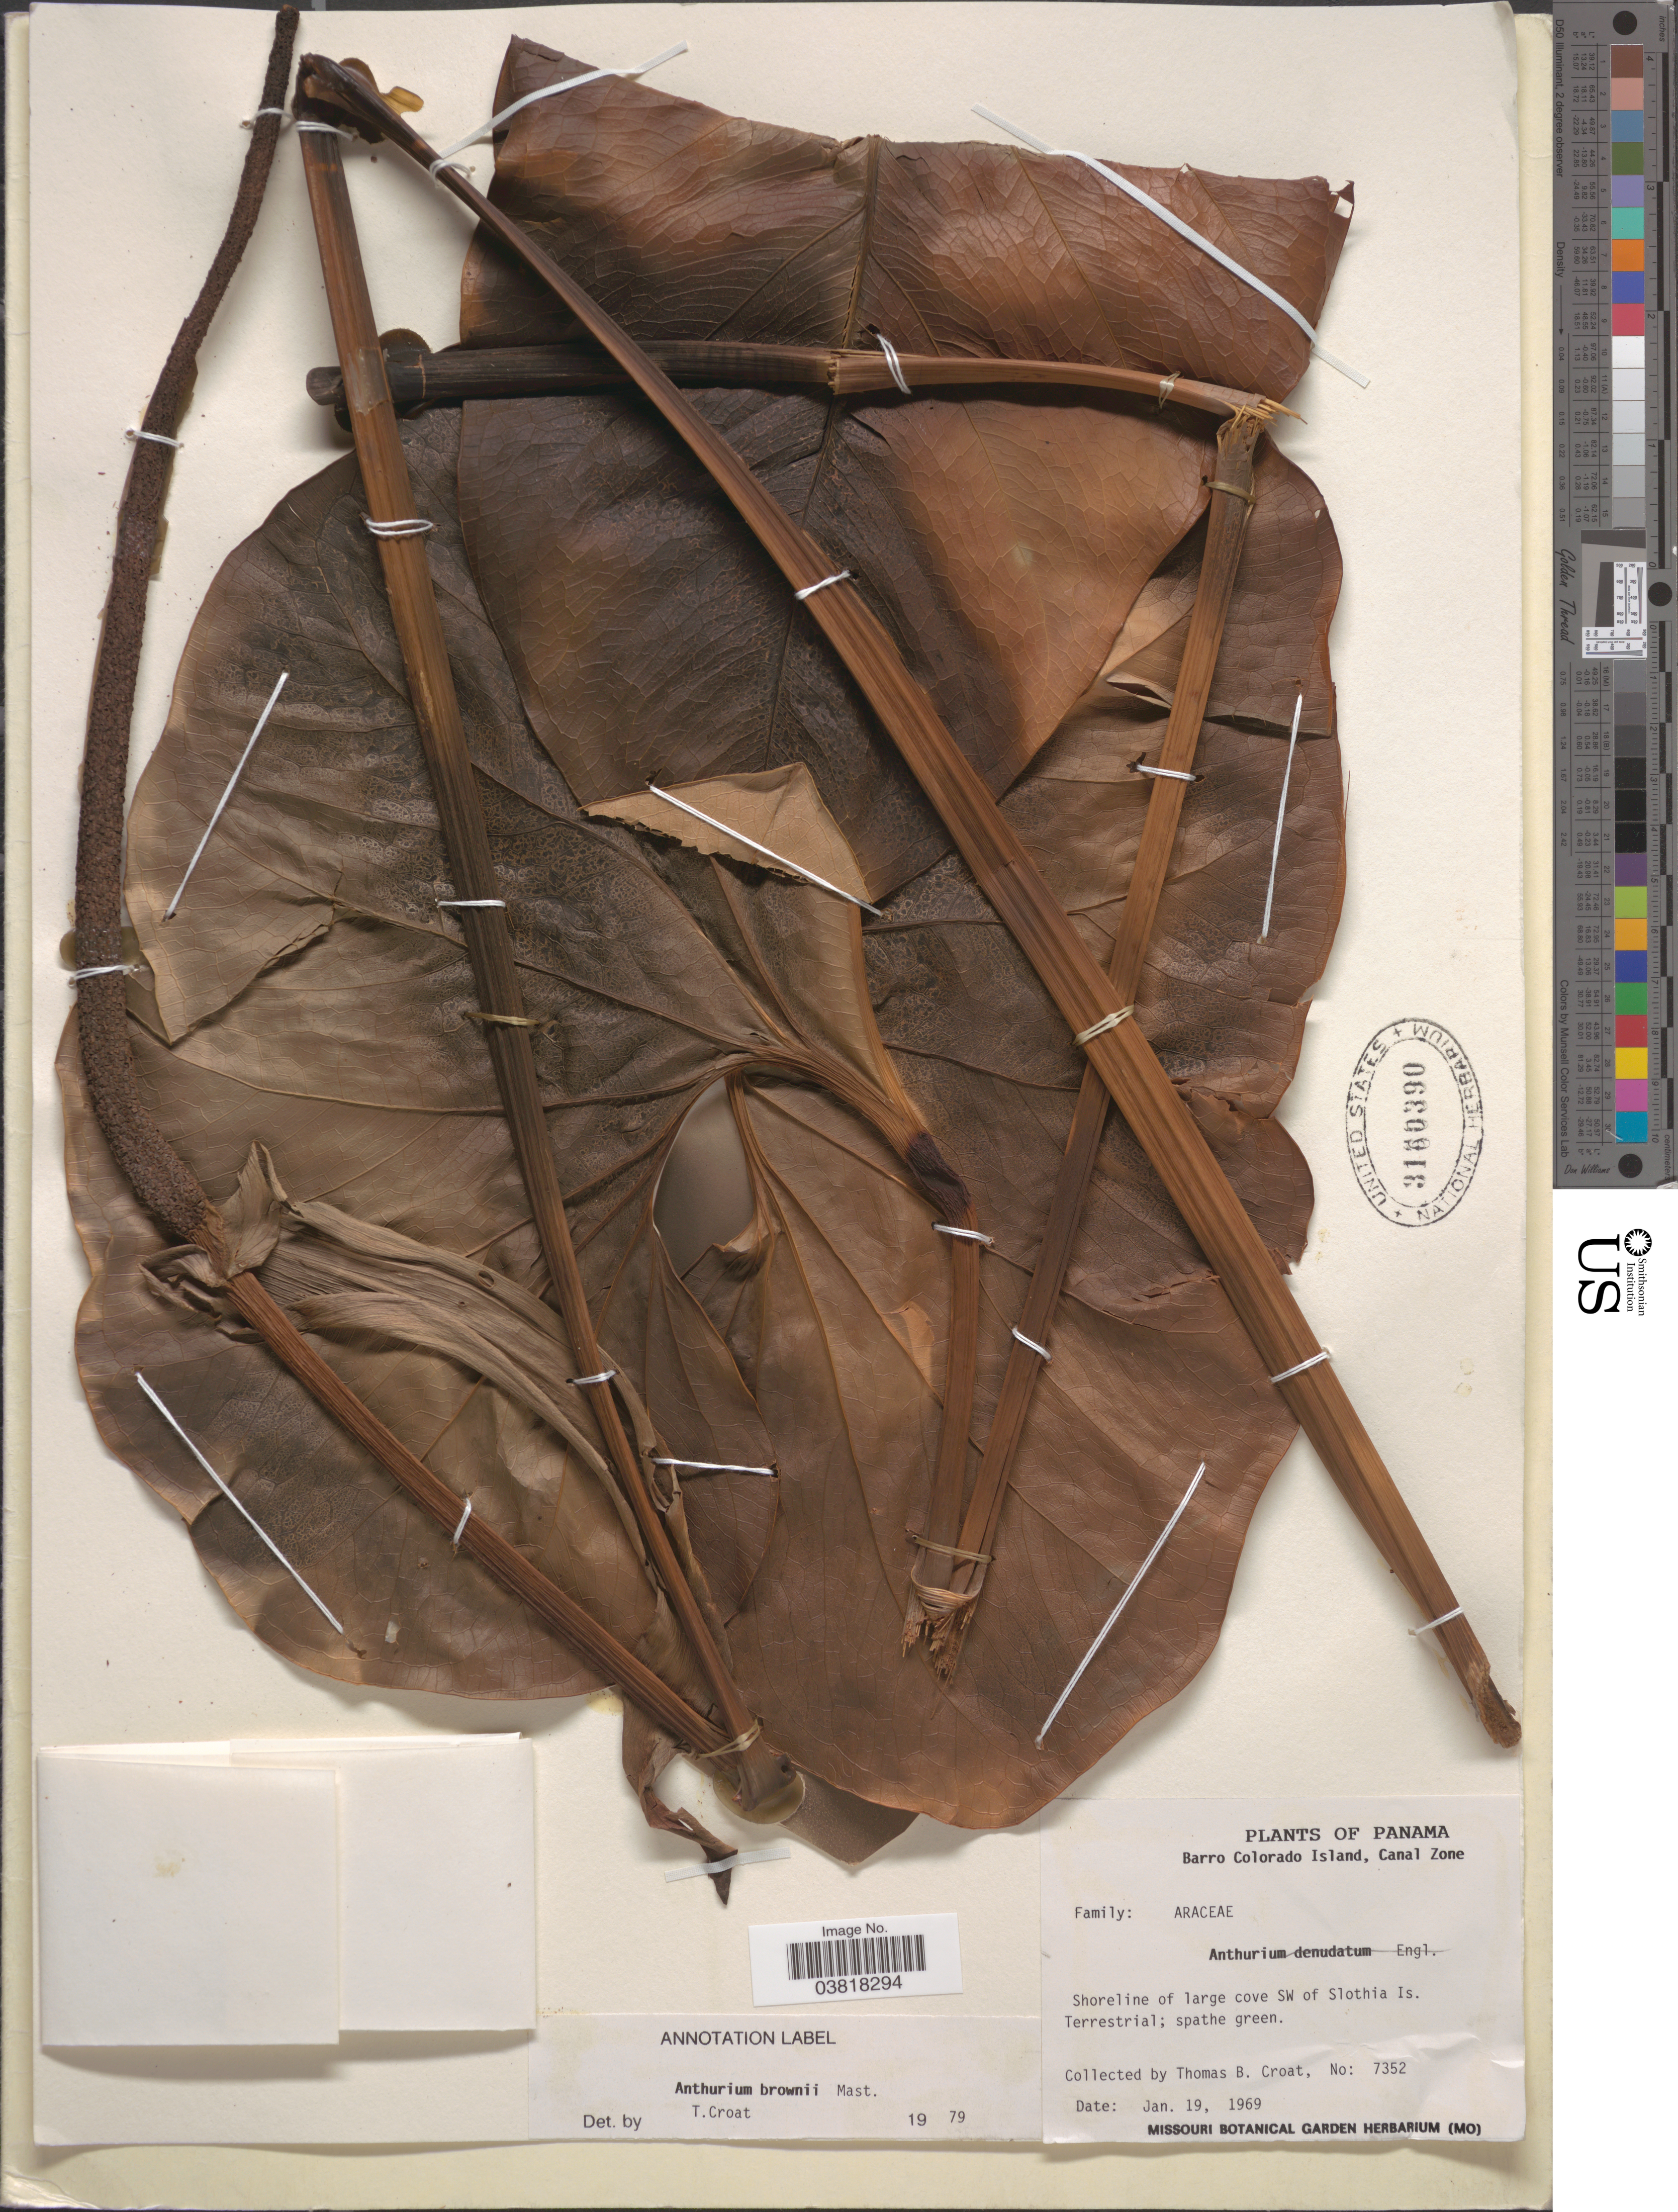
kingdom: Plantae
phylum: Tracheophyta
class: Liliopsida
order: Alismatales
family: Araceae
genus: Anthurium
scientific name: Anthurium brownii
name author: Mast.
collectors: T. B. Croat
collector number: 7352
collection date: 1969-01-19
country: Panama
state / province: Panamá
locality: Barro Colorado Island, Canal Zone. Shoreline of large cove SW of Slothia Is.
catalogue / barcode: US 3160390